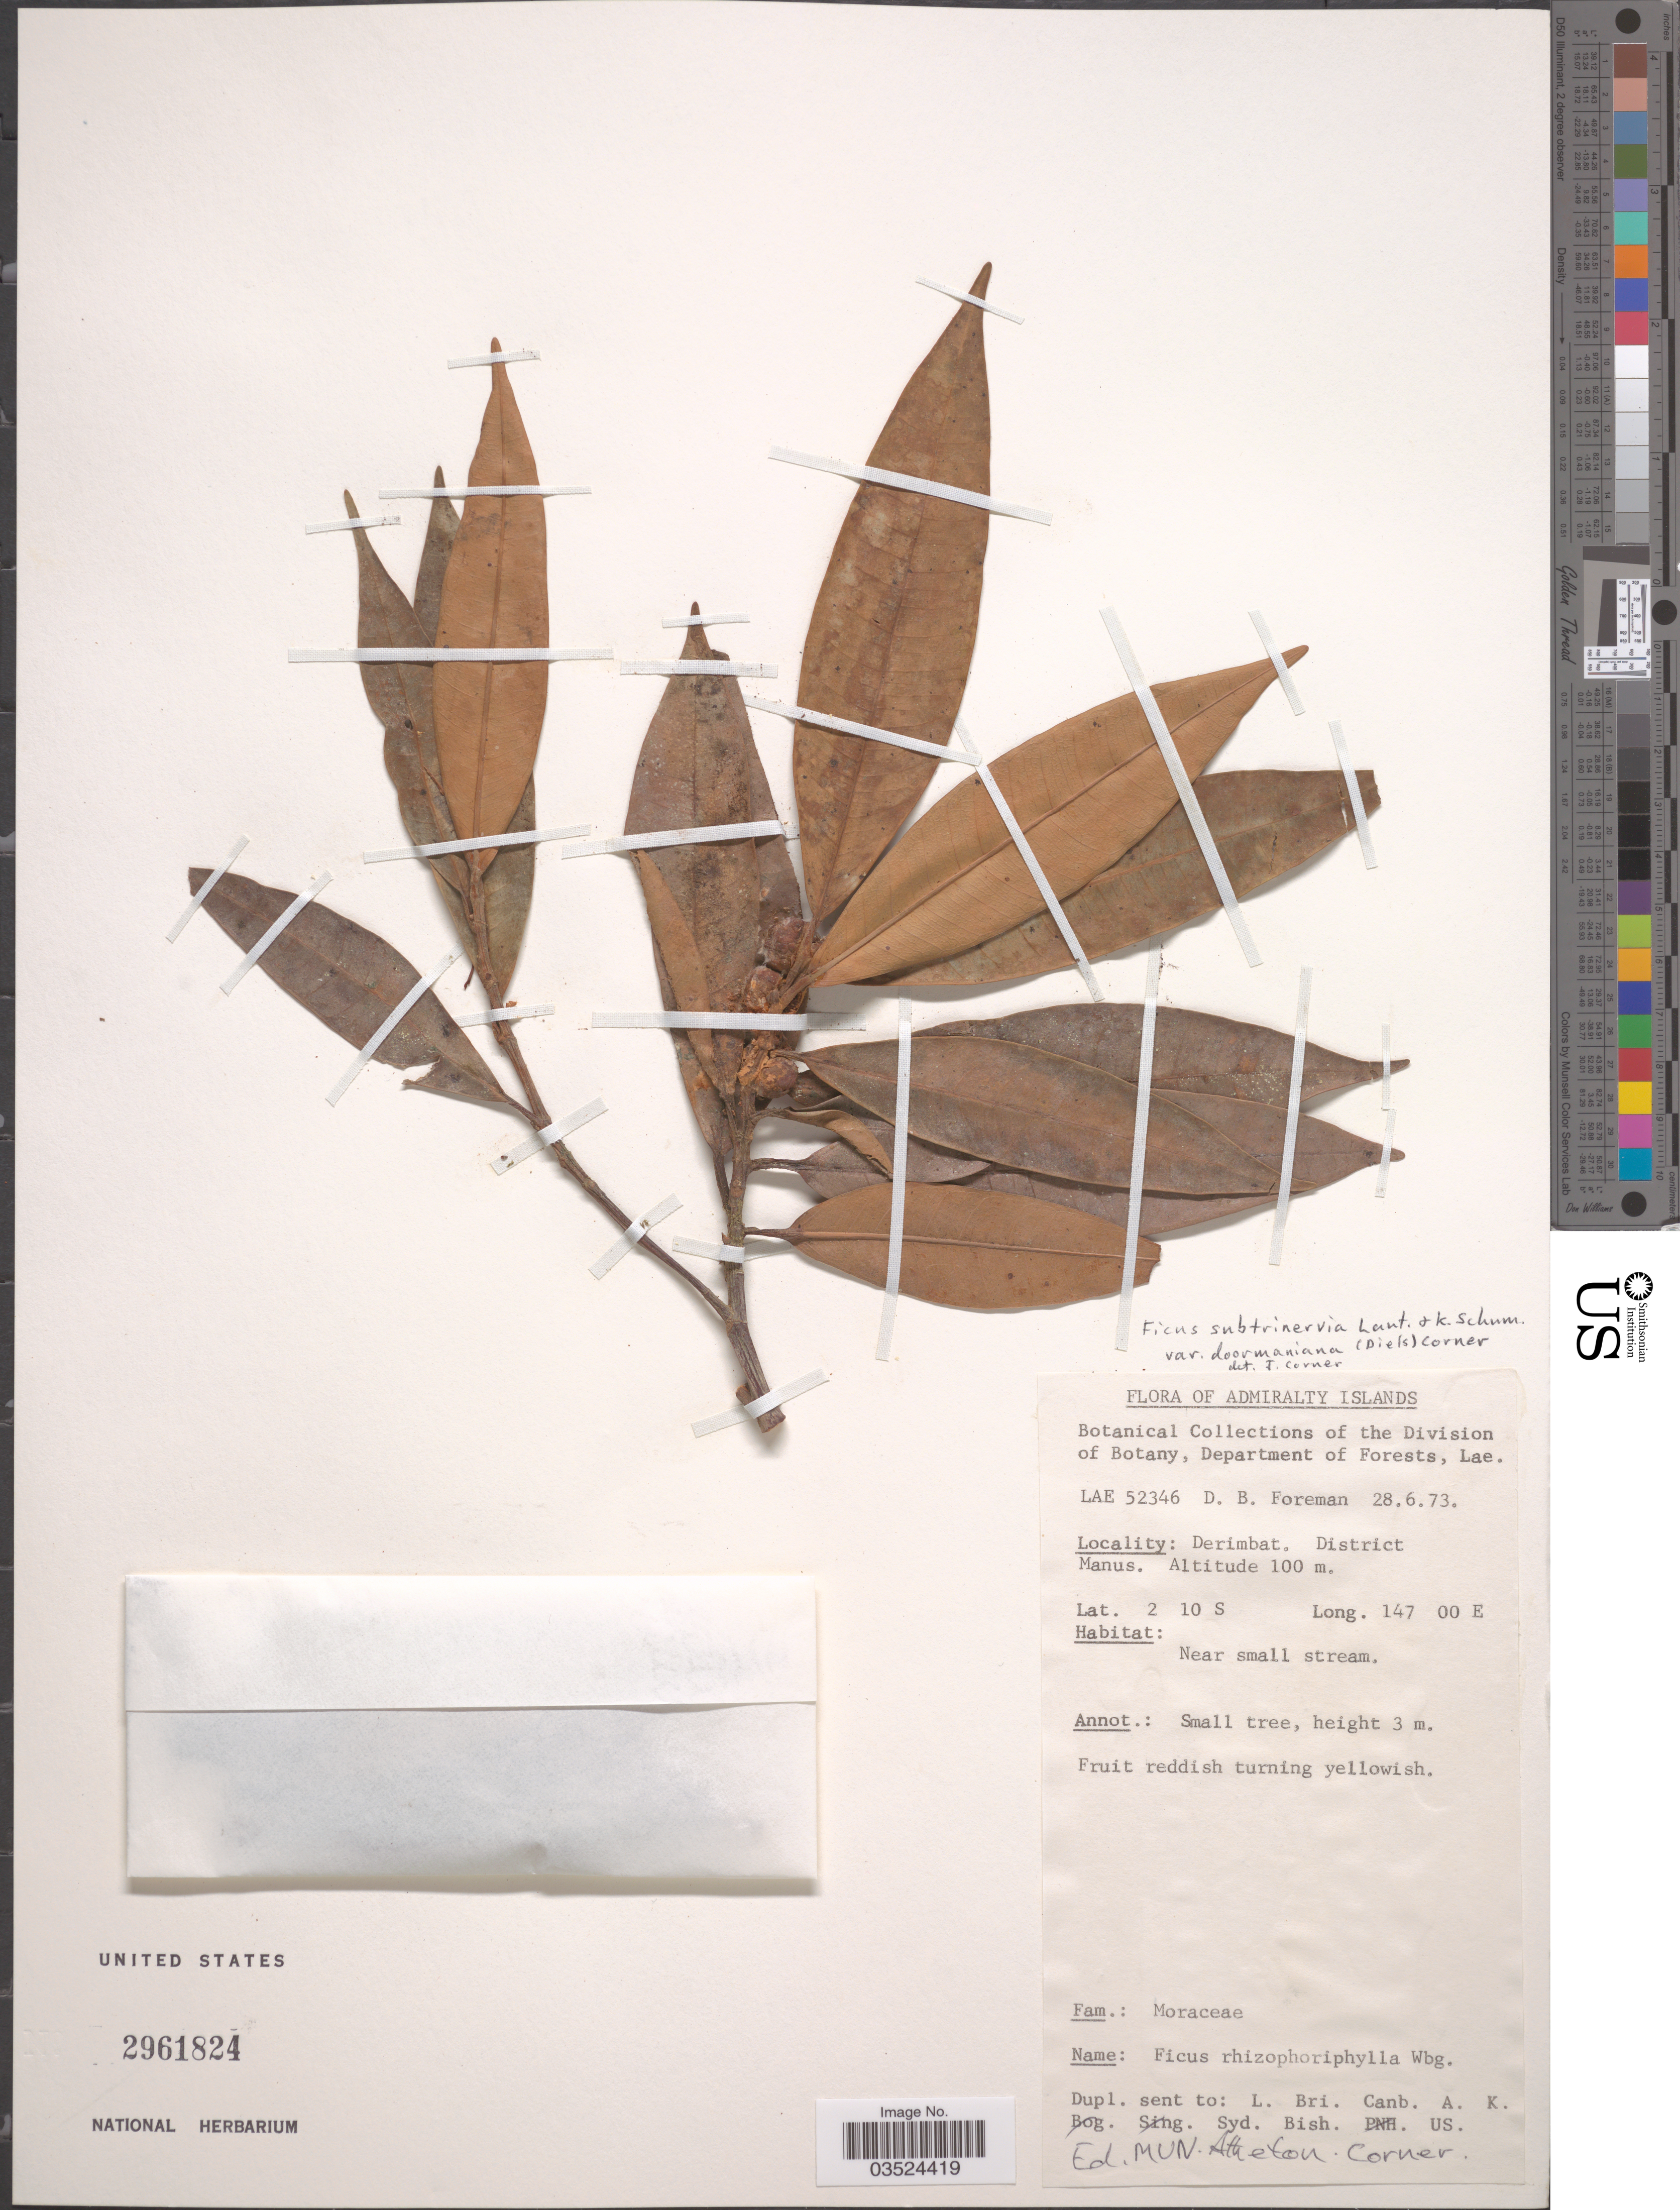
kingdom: Plantae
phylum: Tracheophyta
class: Magnoliopsida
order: Rosales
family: Moraceae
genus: Ficus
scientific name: Ficus subtrinervia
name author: K. Schum. & Lauterb.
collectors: D. Foreman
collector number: LAE52346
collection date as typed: Transcribed d/m/y: 28/6/73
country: Papua New Guinea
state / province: Manus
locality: Admiralty Islands. Derimbat. District Manus.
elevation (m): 100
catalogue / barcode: US 2961824